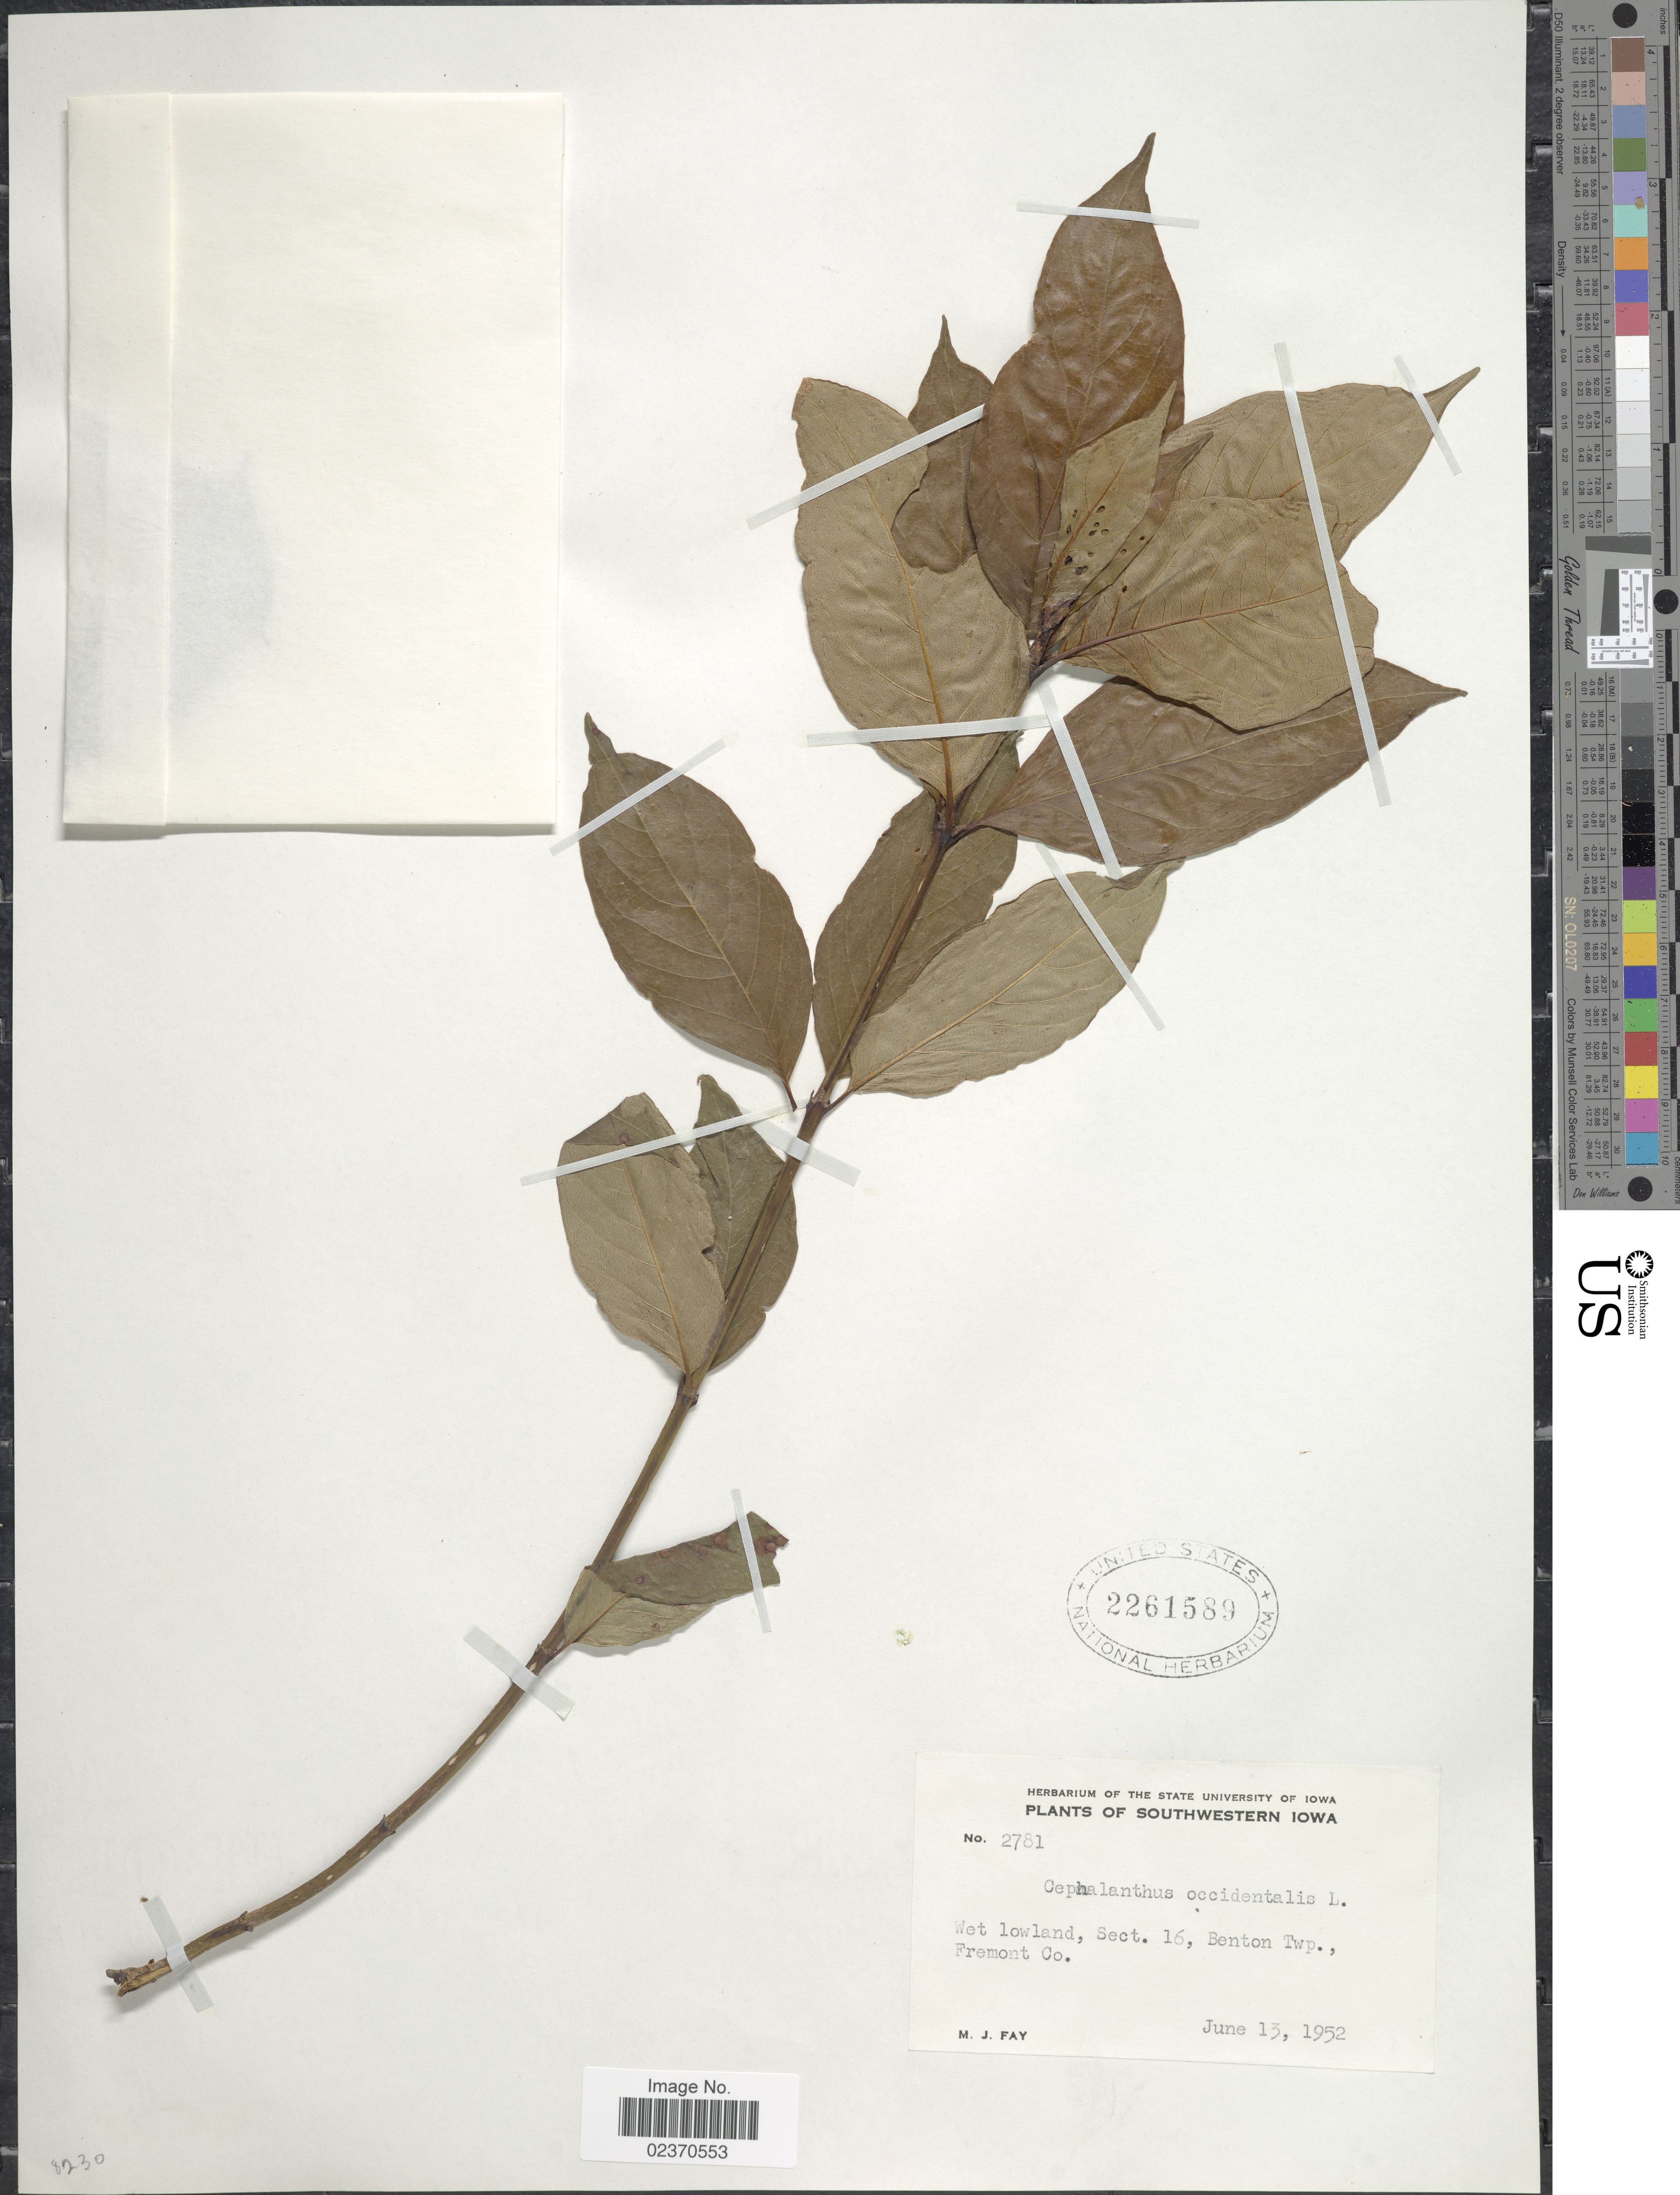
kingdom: Plantae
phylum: Tracheophyta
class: Magnoliopsida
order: Gentianales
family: Rubiaceae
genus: Cephalanthus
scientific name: Cephalanthus occidentalis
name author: L.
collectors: M. Fay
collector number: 2781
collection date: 1952-06-13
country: United States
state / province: Iowa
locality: Southwestern Iowa, Wet lowland, Sect. 16, Benton Twp., Fremont Co.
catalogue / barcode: US 2261589